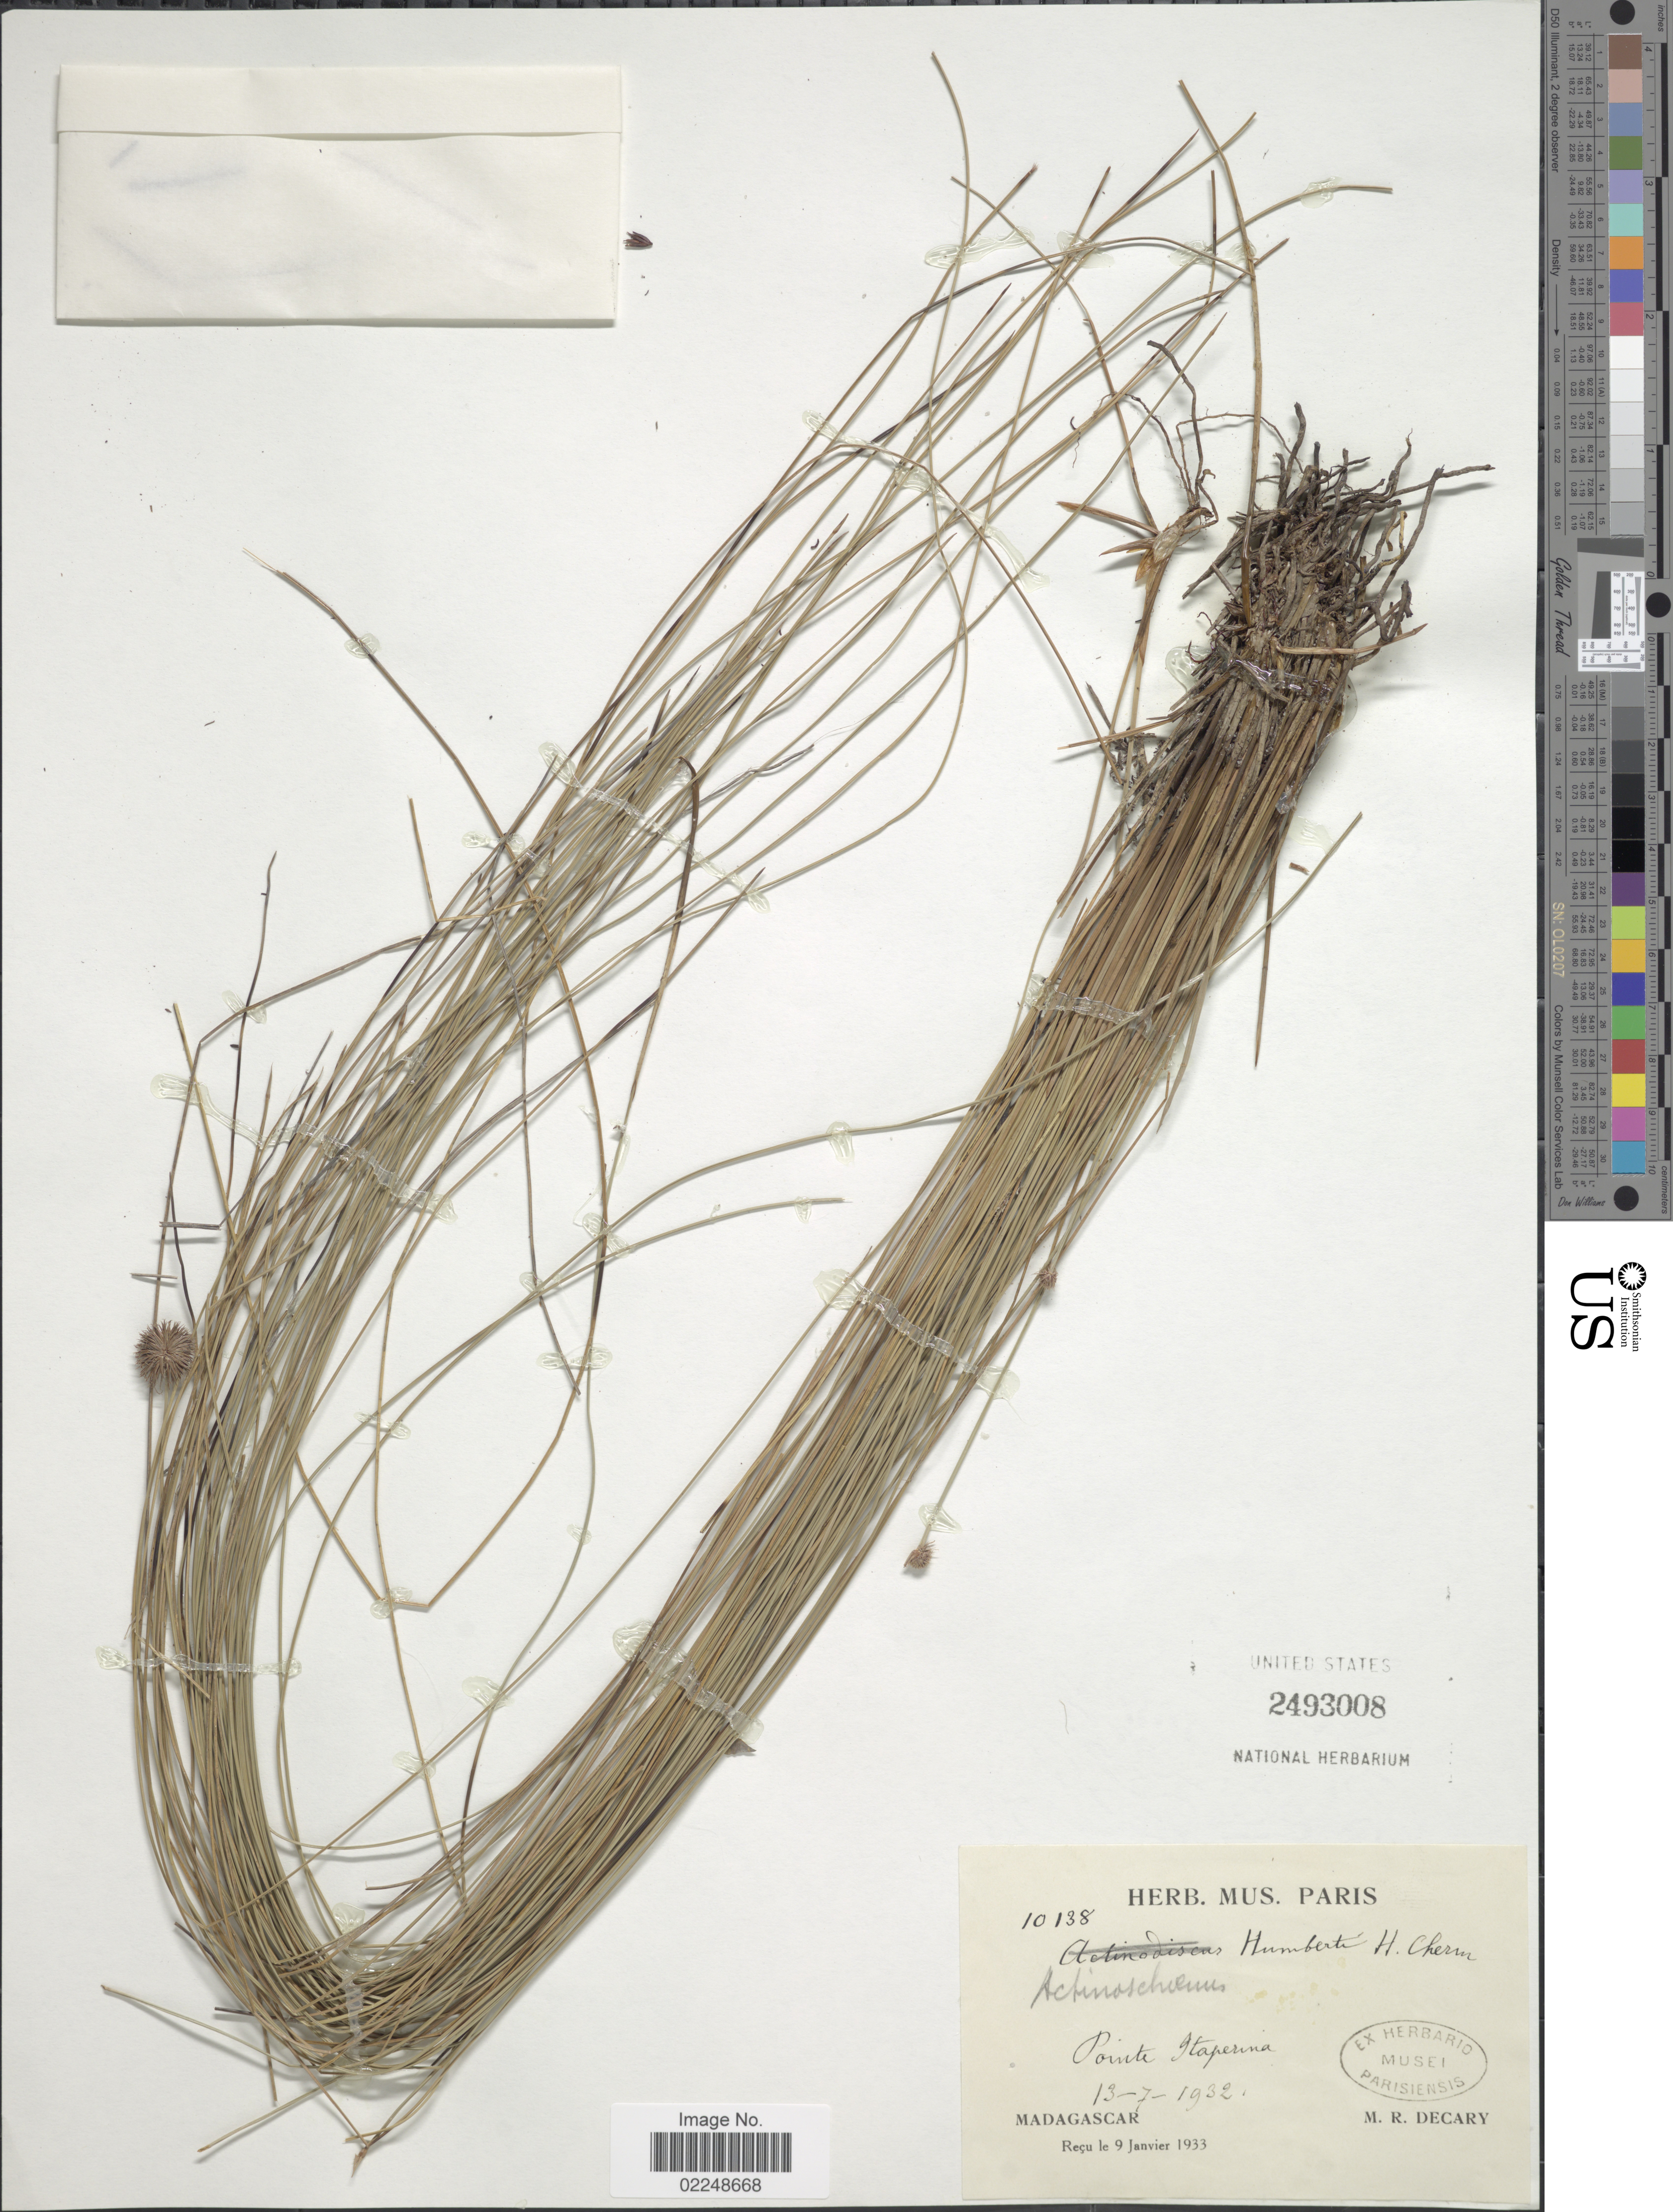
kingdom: Plantae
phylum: Tracheophyta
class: Liliopsida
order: Poales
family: Cyperaceae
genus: Actinoschoenus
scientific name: Actinoschoenus aphyllus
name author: (Vahl) Larridon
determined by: Strong, Mark T., (BOT), Smithsonian Institution - National Museum of Natural History (UNITED STATES)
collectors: R. Decary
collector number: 10138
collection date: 1932-07-13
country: Madagascar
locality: Pointe Itaperina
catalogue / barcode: US 2493008